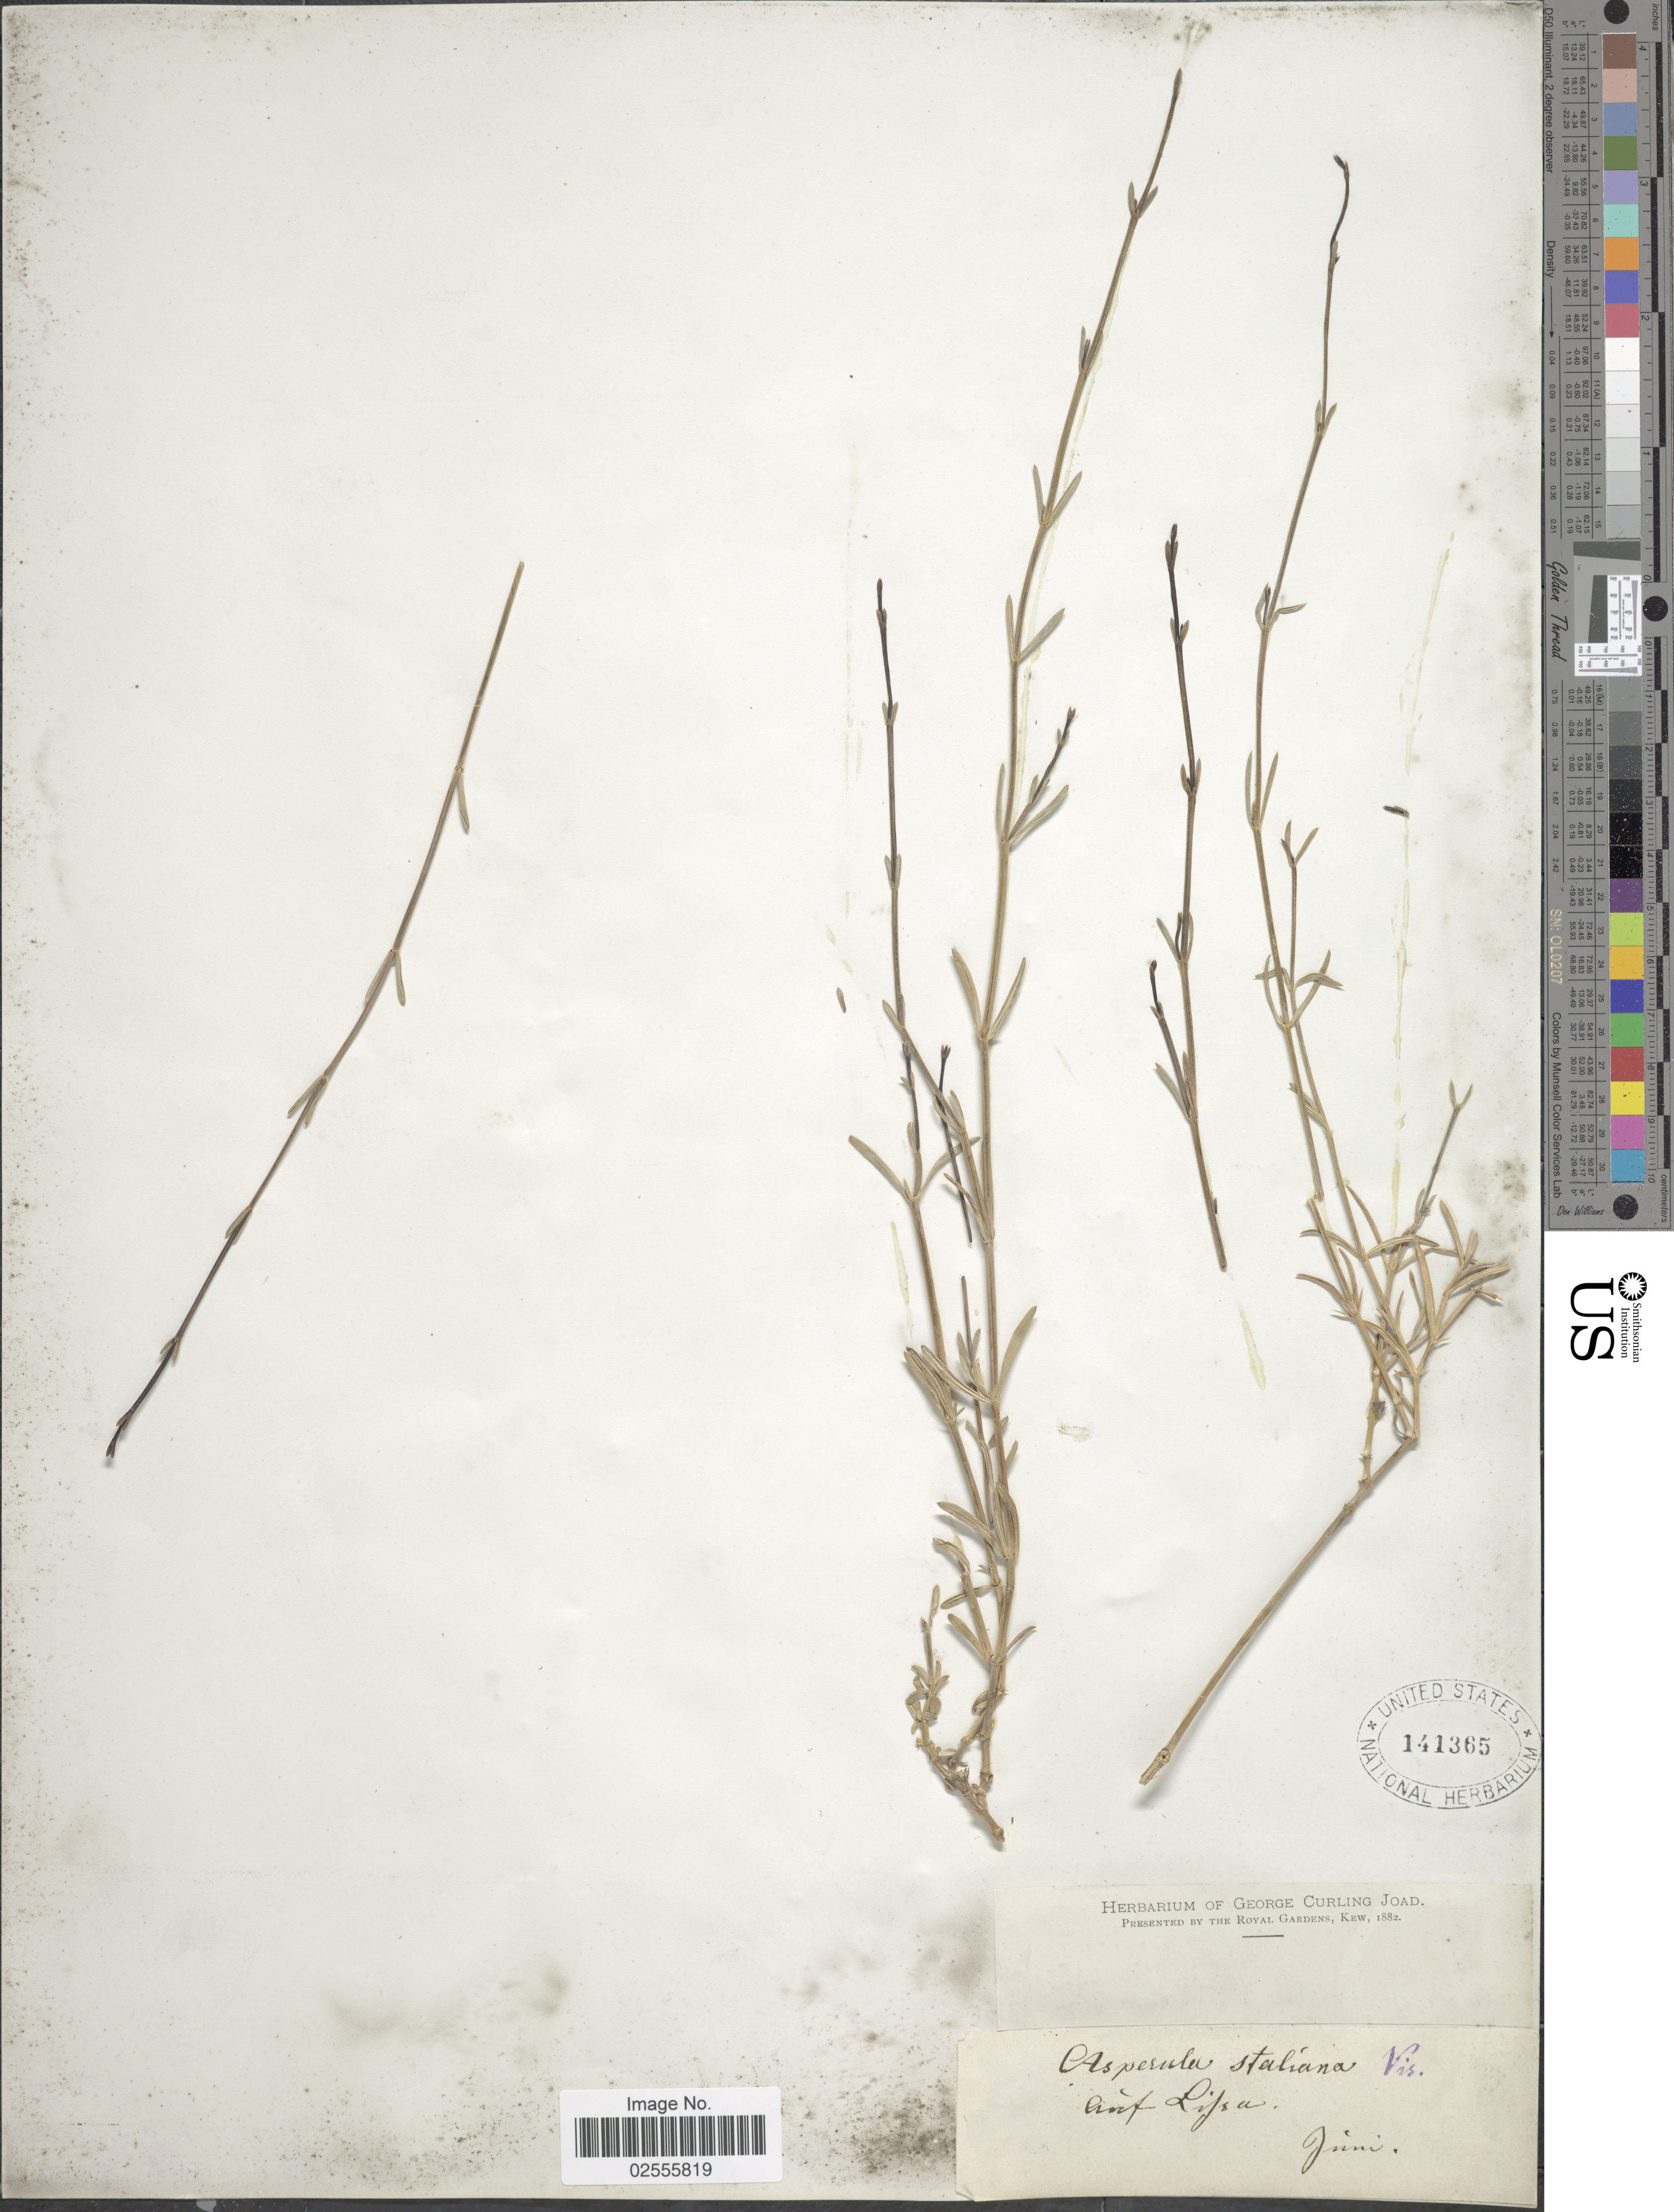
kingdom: Plantae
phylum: Tracheophyta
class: Magnoliopsida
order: Gentianales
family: Rubiaceae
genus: Asperula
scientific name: Asperula staliana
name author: Vis.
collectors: ex herb. George Curling Joad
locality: Auf Lifa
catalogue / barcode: US 141365